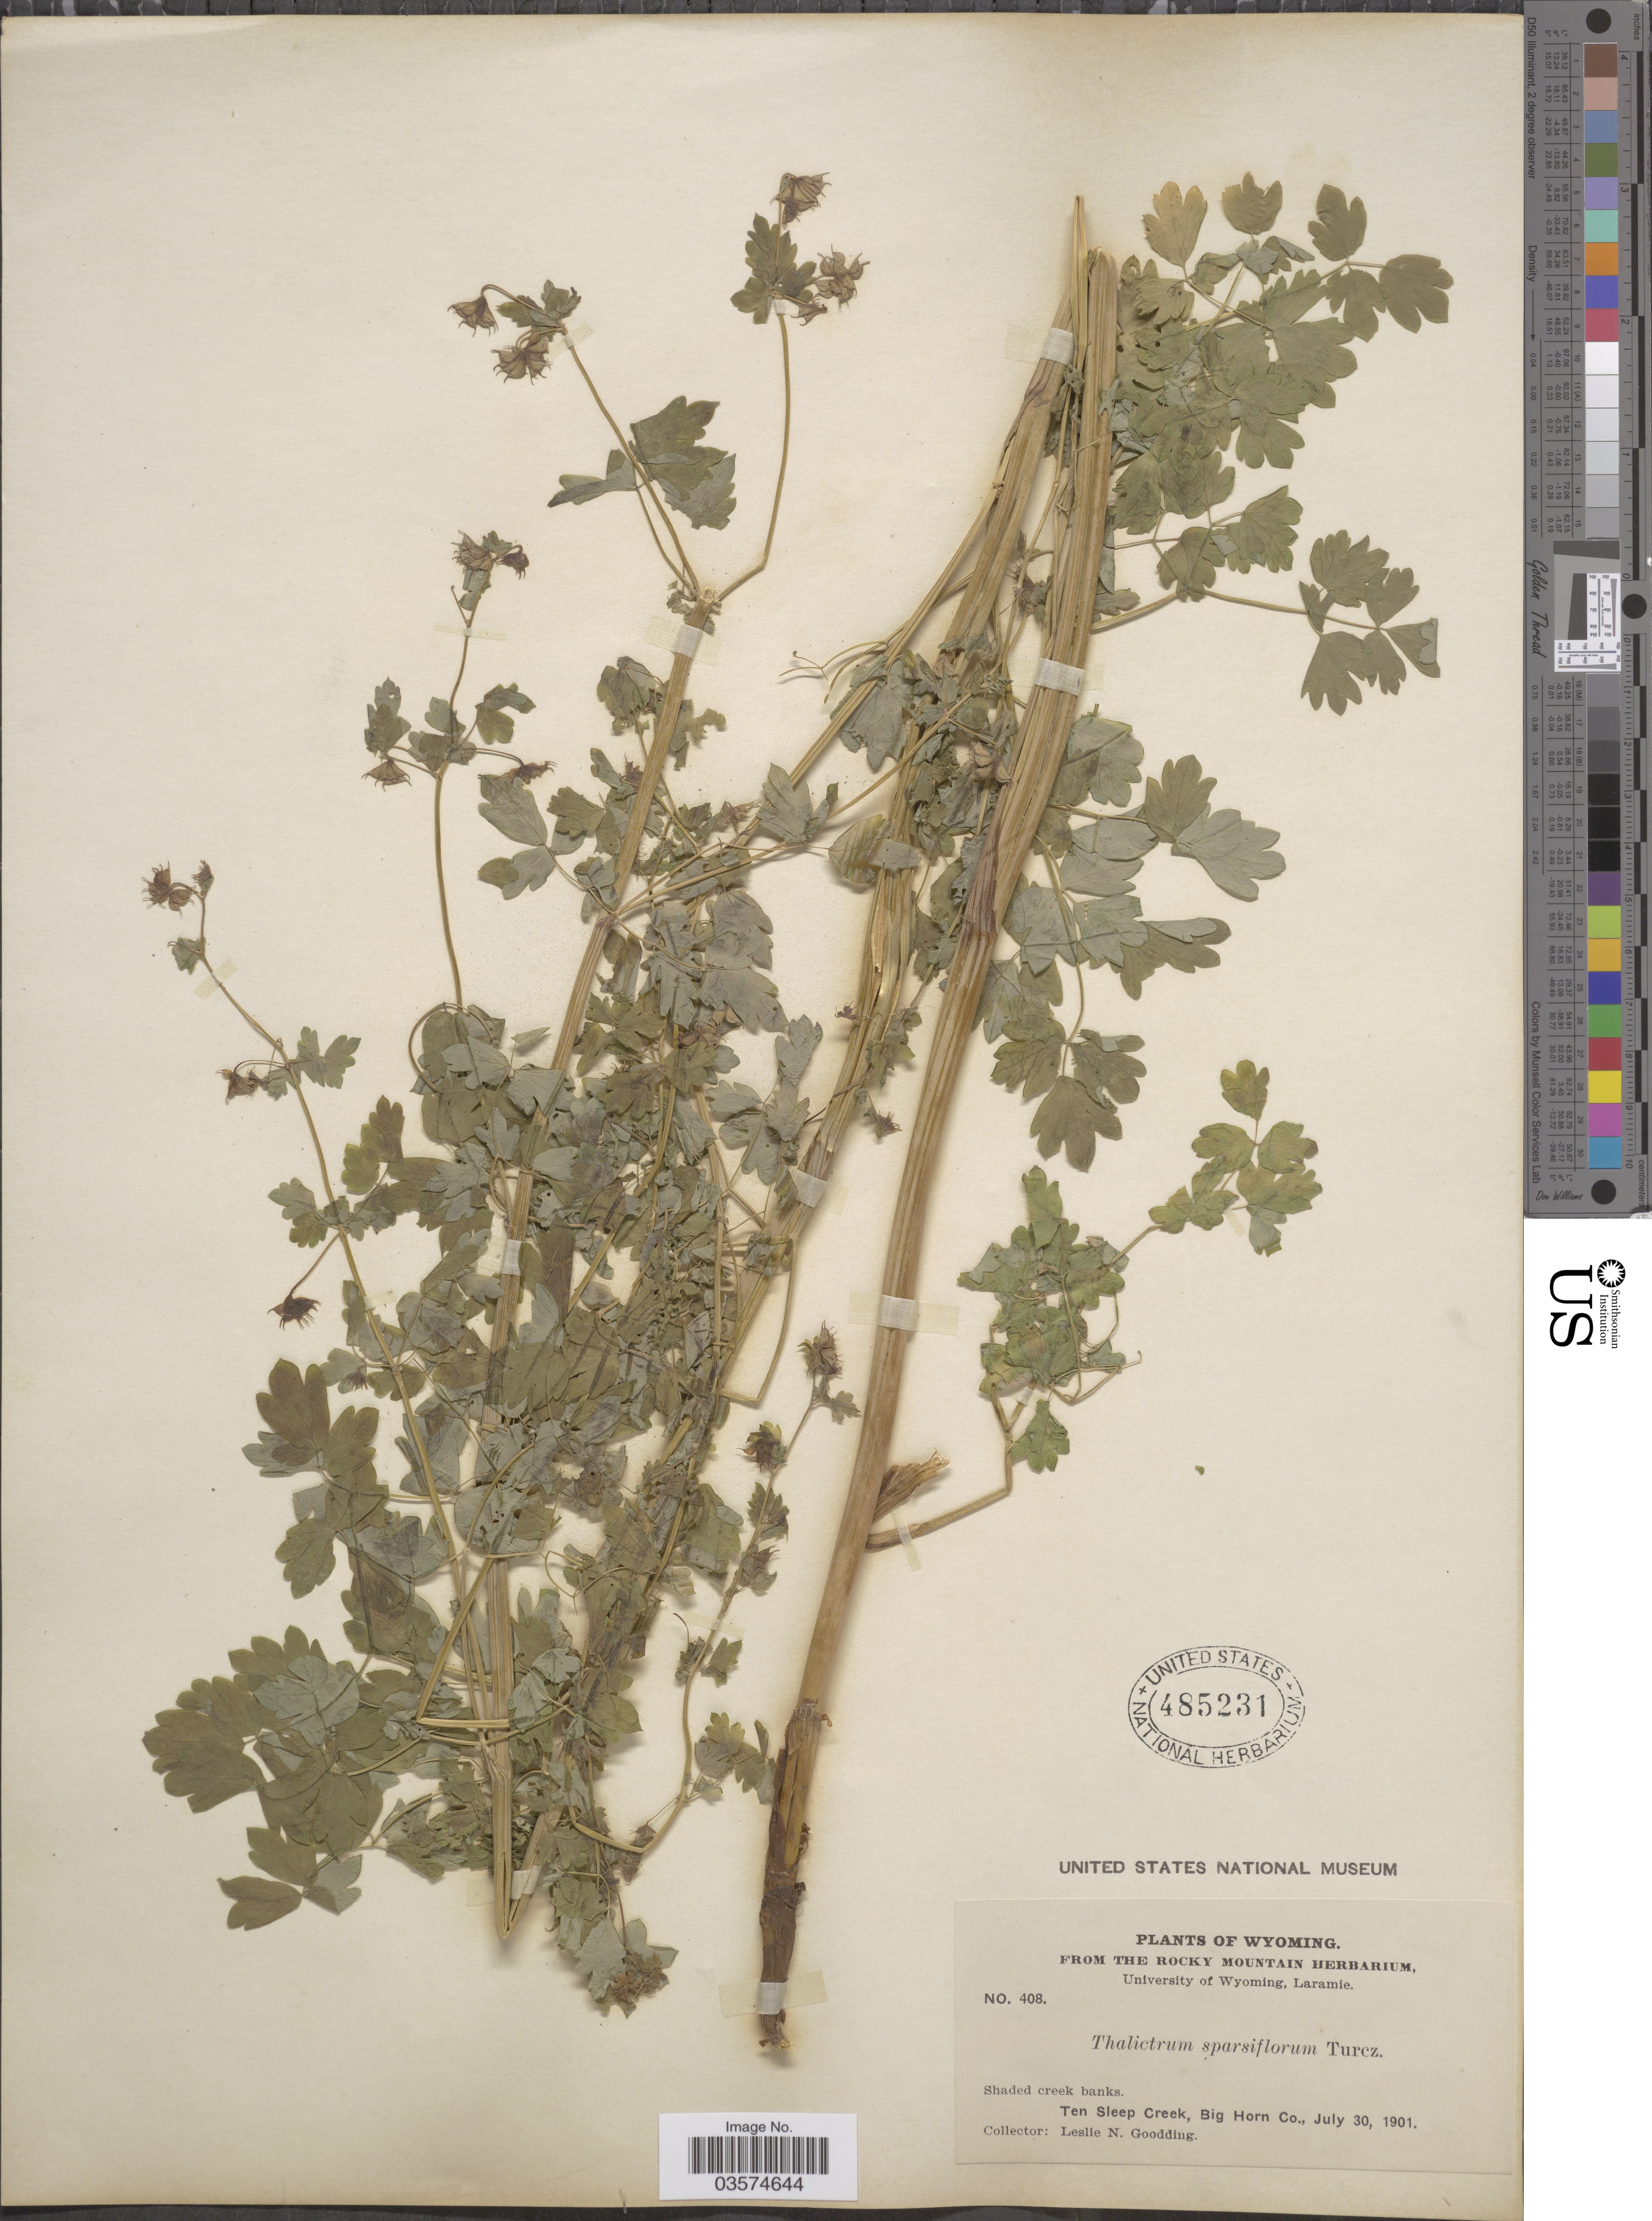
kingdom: Plantae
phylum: Tracheophyta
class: Magnoliopsida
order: Ranunculales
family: Ranunculaceae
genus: Thalictrum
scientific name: Thalictrum sparsiflorum var. saximontanum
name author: B. Boivin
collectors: L. N. Goodding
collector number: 408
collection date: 1901-07-30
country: United States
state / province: Wyoming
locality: Shaded creek banks. Ten Sleep Creek, Big Horn Co.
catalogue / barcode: US 485231